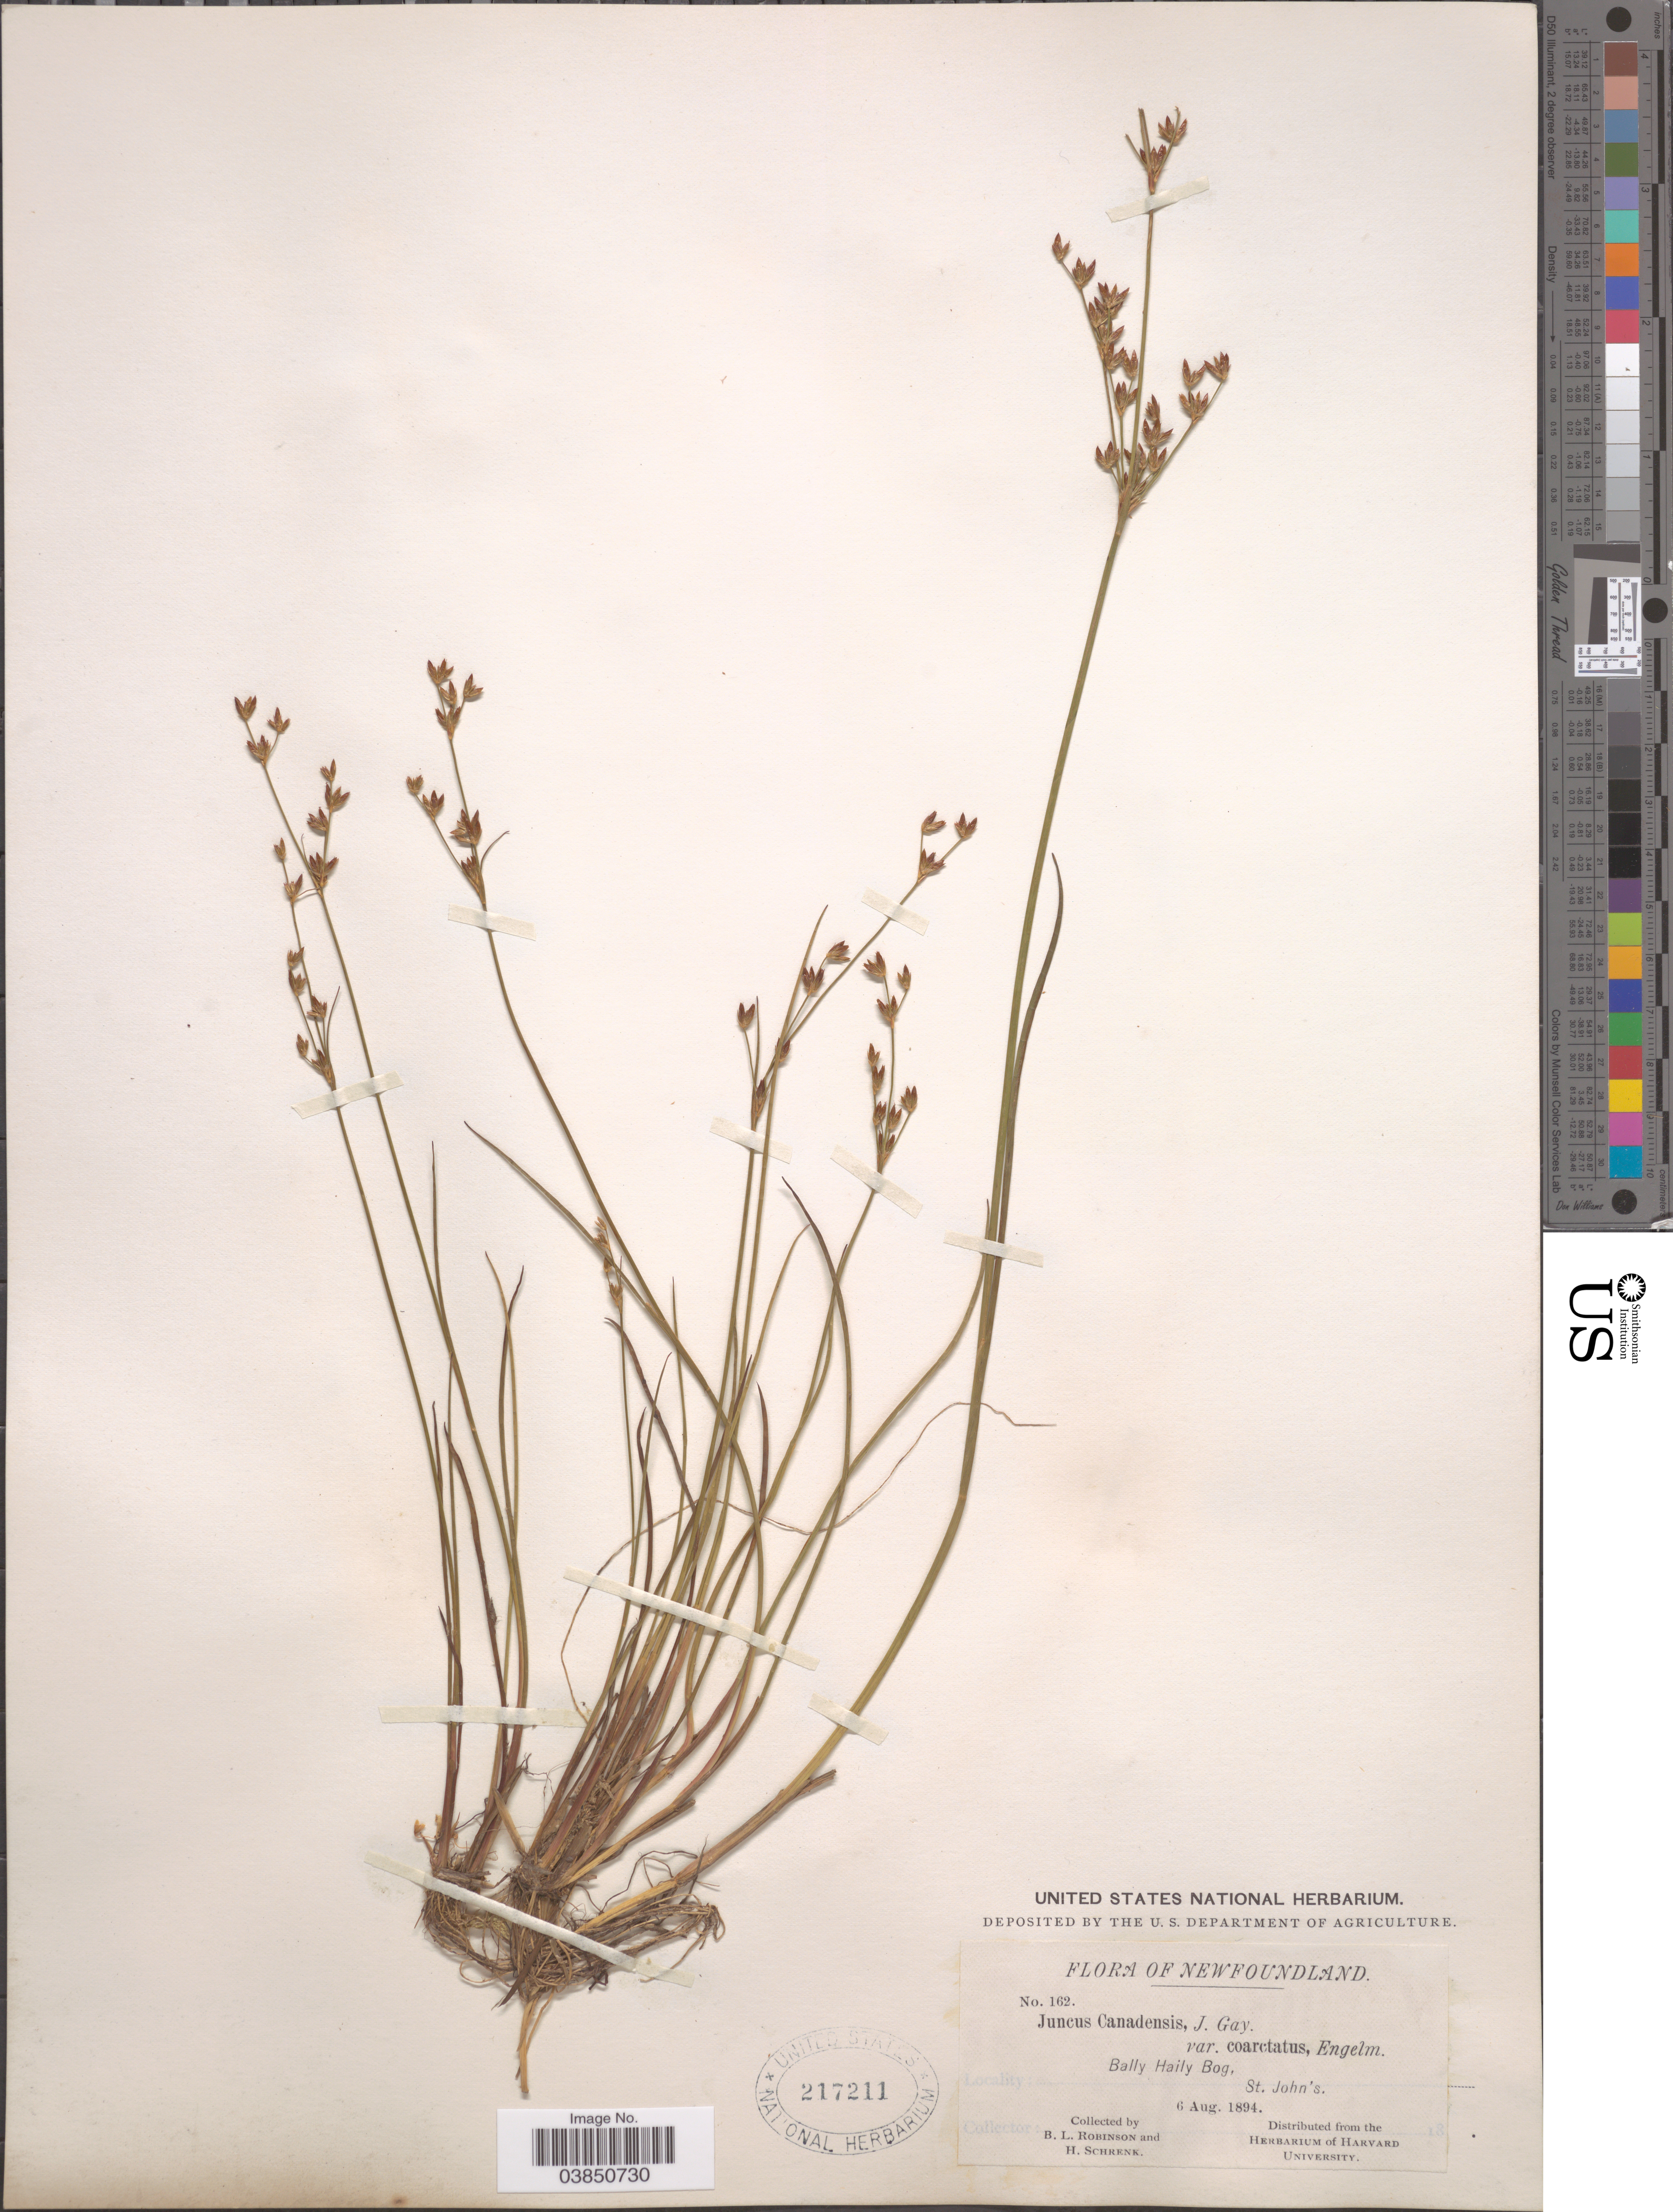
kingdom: Plantae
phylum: Tracheophyta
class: Liliopsida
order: Poales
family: Juncaceae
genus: Juncus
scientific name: Juncus brevicaudatus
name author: (Engelm.) Fernald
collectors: B. L. Robinson & H. Schrenk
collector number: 162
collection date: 1894-08-06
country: Canada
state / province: Newfoundland and Labrador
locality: Bally Haily Bog, St. John's.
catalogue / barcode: US 217211